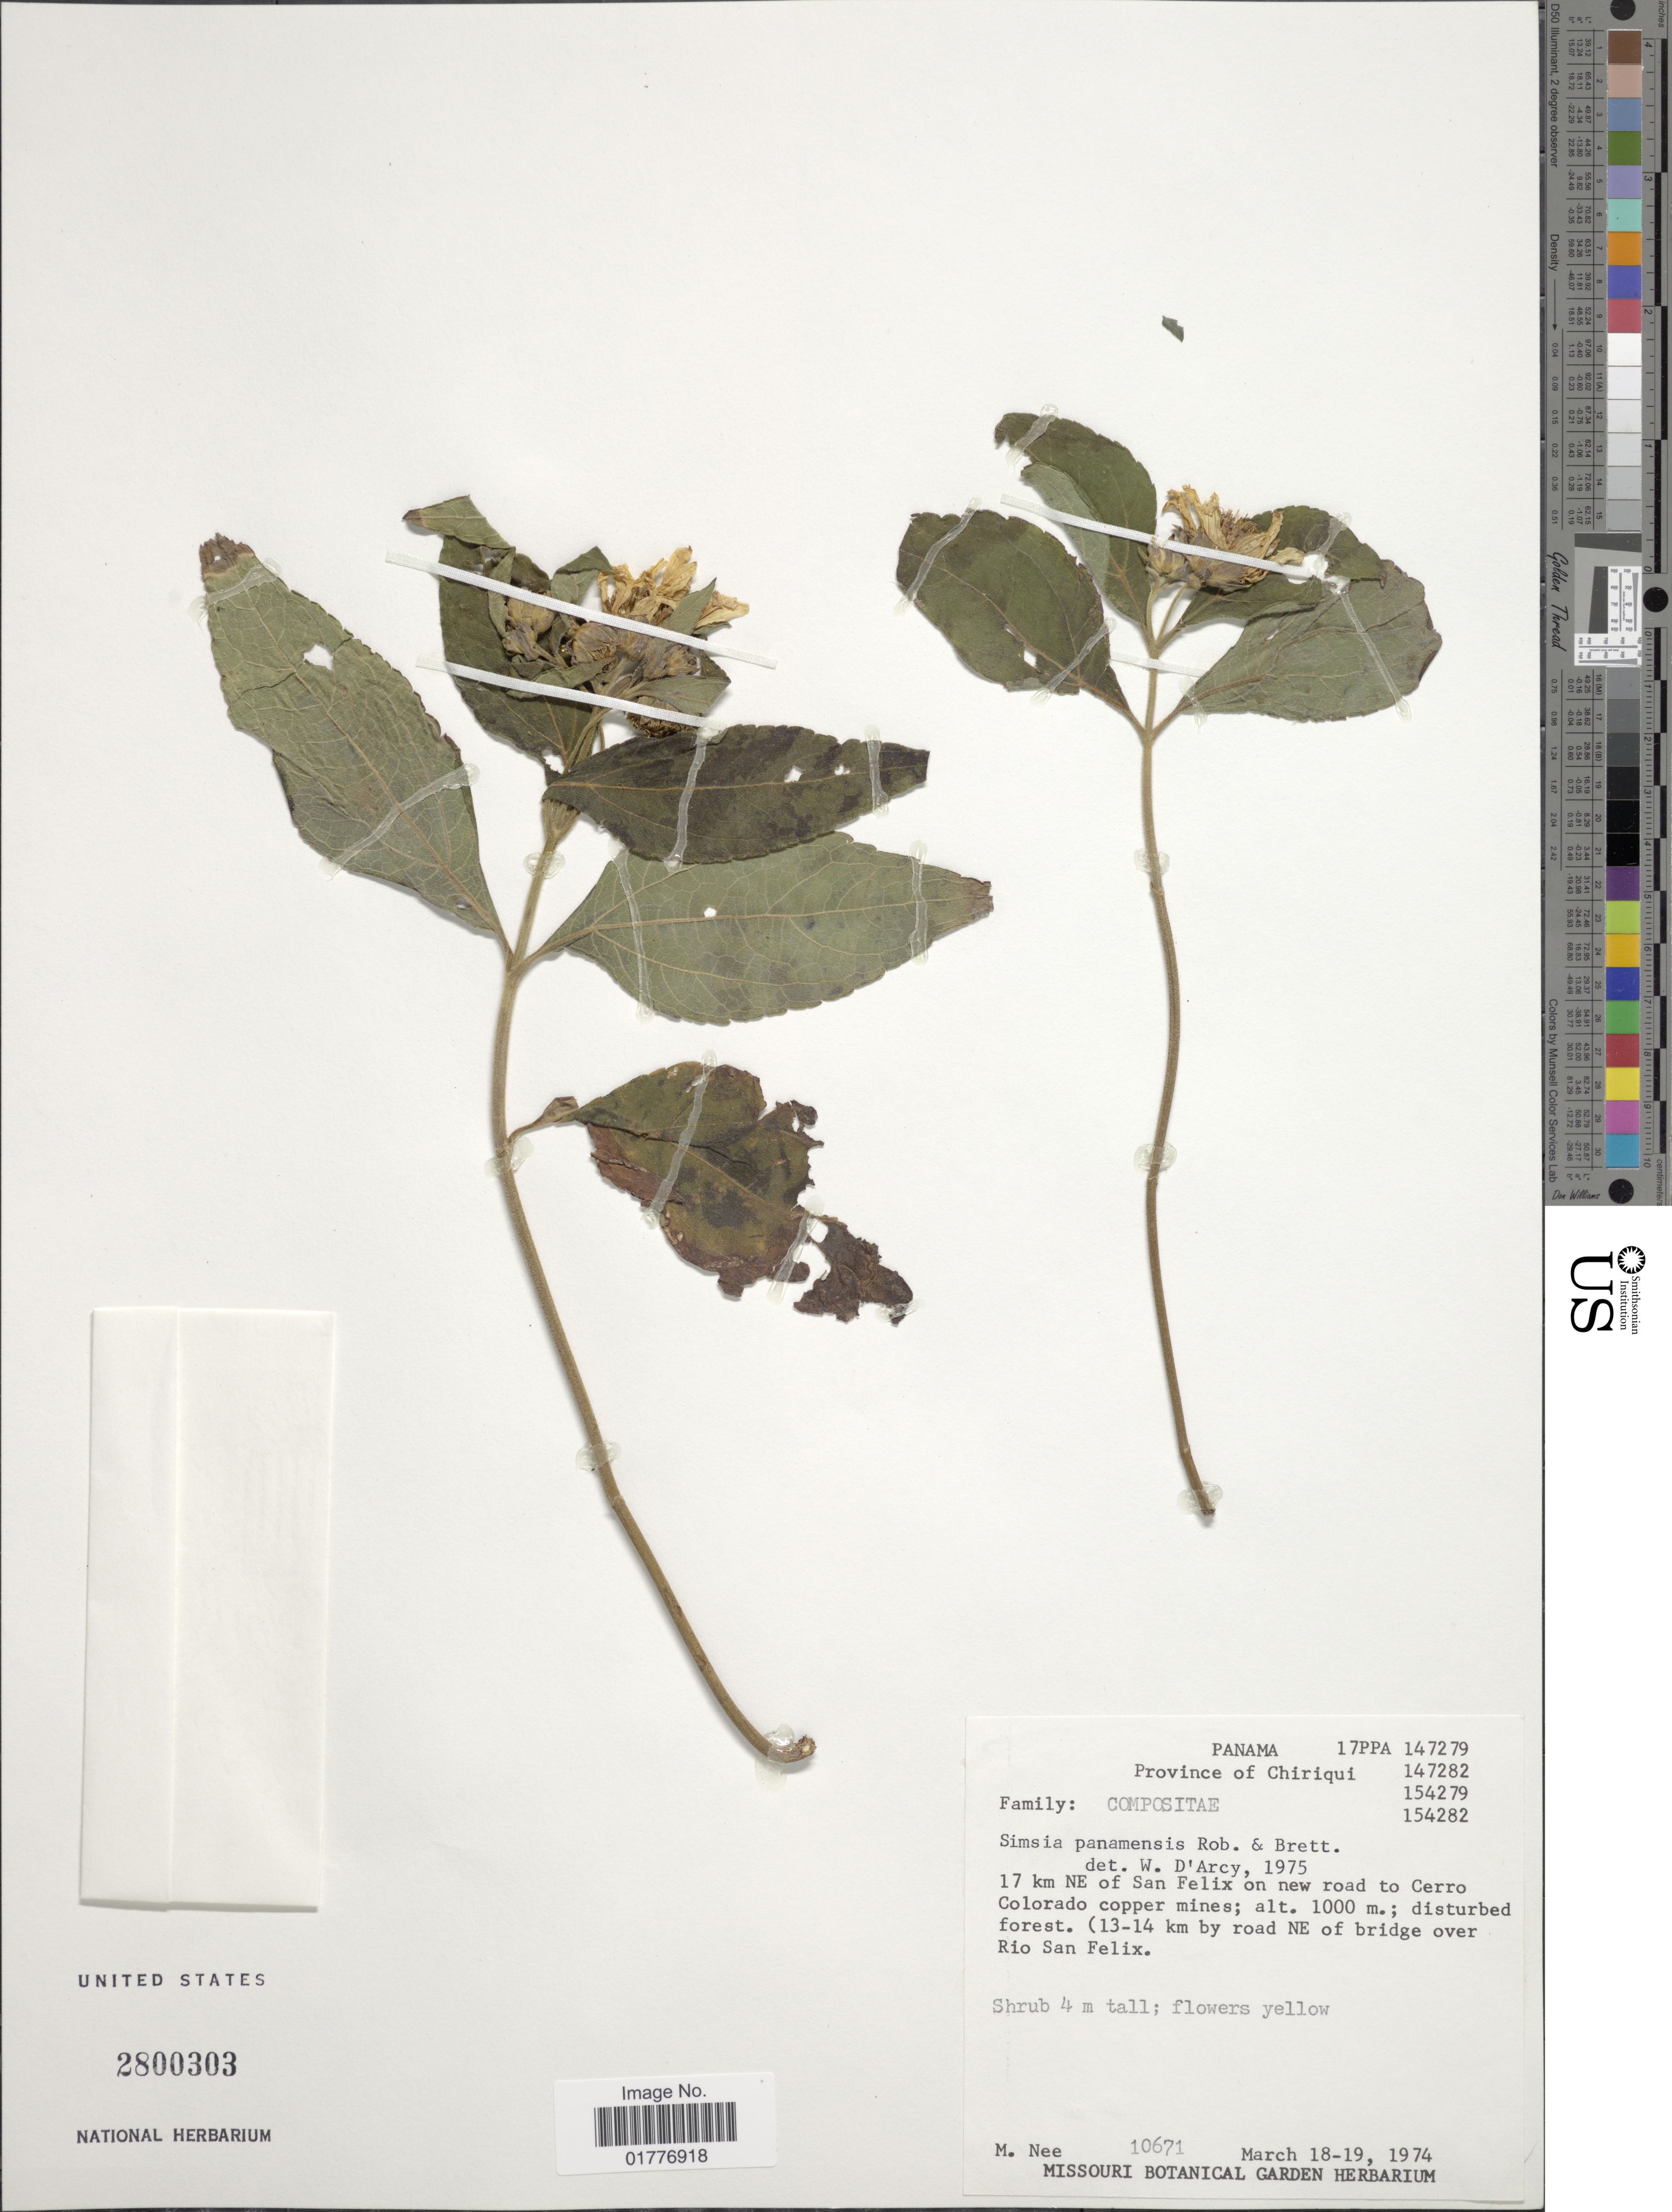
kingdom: Plantae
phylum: Tracheophyta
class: Magnoliopsida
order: Asterales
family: Asteraceae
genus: Simsia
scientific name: Simsia foetida var. panamensis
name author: (H. Rob. & Brettell) D.M. Spooner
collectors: M. Nee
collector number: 10671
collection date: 1974-03-18/1974-03-19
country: Panama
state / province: Chiriqui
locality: Province of Chiriqui, 17 km NE of San Felix on new road to Cerro Colorado copper mines (13-14 km by road NE of bridge over Rio San Felix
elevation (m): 1000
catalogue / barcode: US 2800303